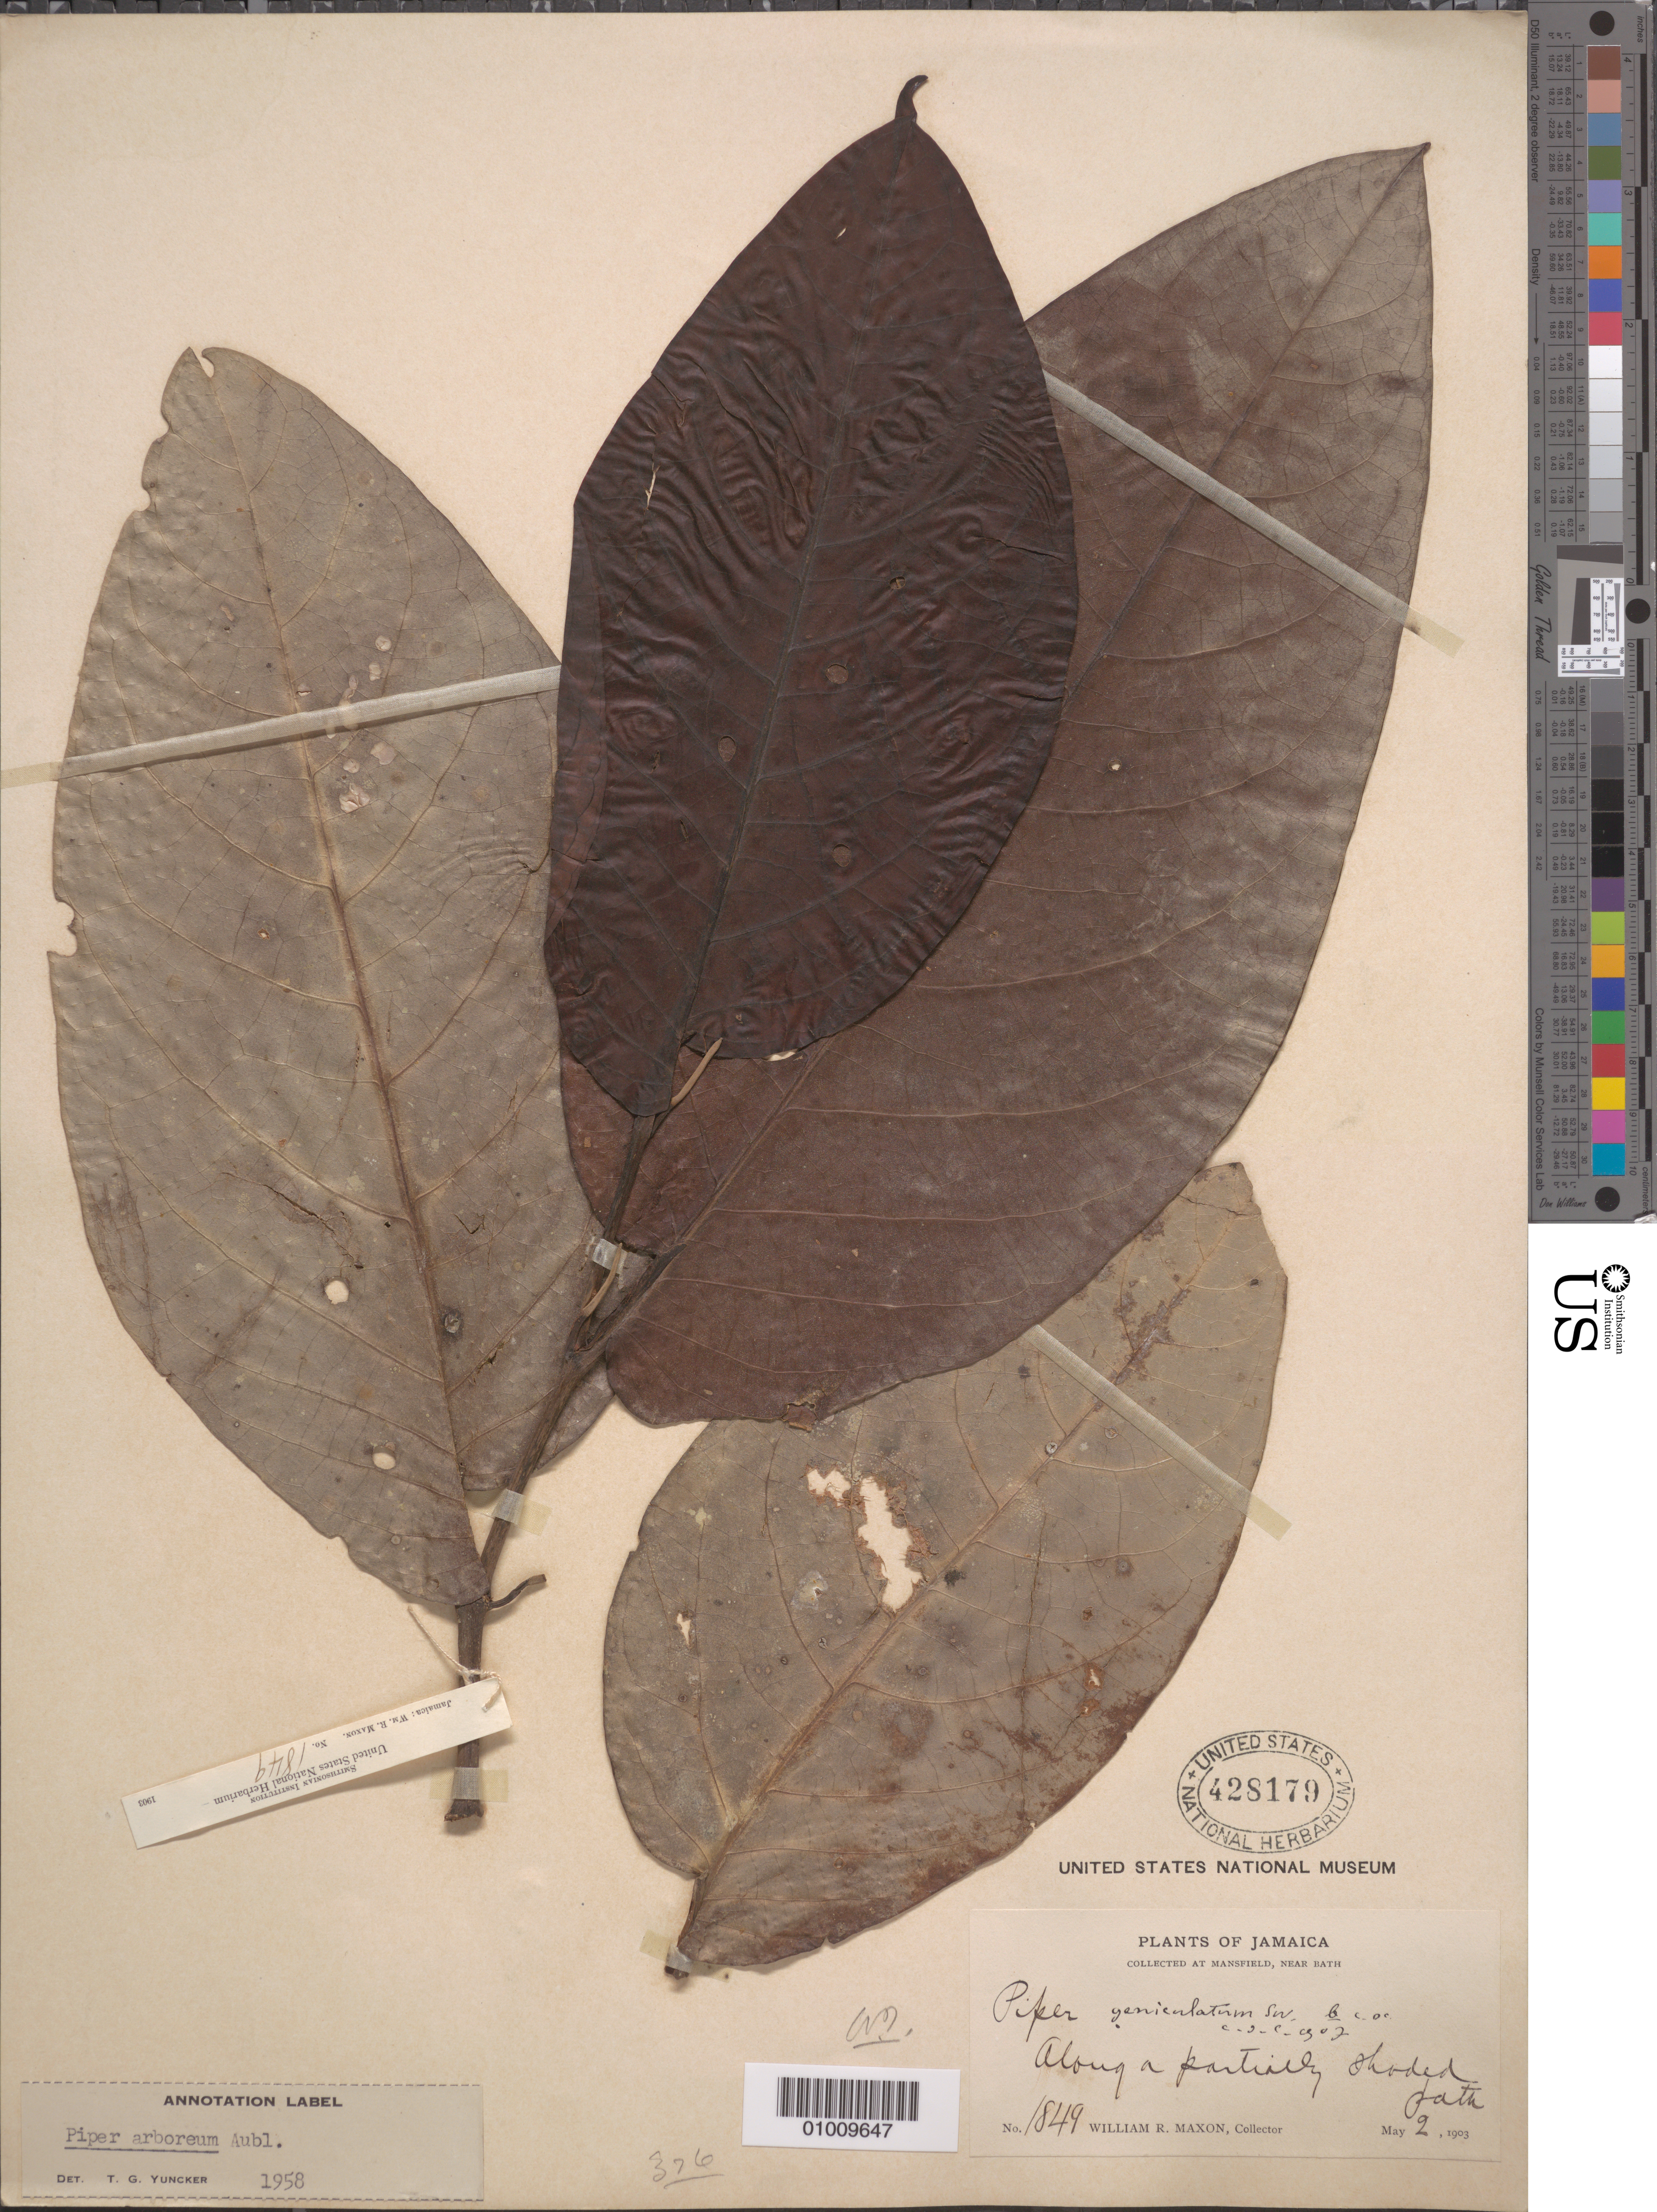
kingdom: Plantae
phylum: Tracheophyta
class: Magnoliopsida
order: Piperales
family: Piperaceae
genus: Piper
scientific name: Piper arboreum var. arboreum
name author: Aubl.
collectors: W. R. Maxon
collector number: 1849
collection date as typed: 02 May 1903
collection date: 1903-05-02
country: Jamaica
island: Jamaica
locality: Along a particularly shaded bath at Mansfield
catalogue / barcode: US 428179